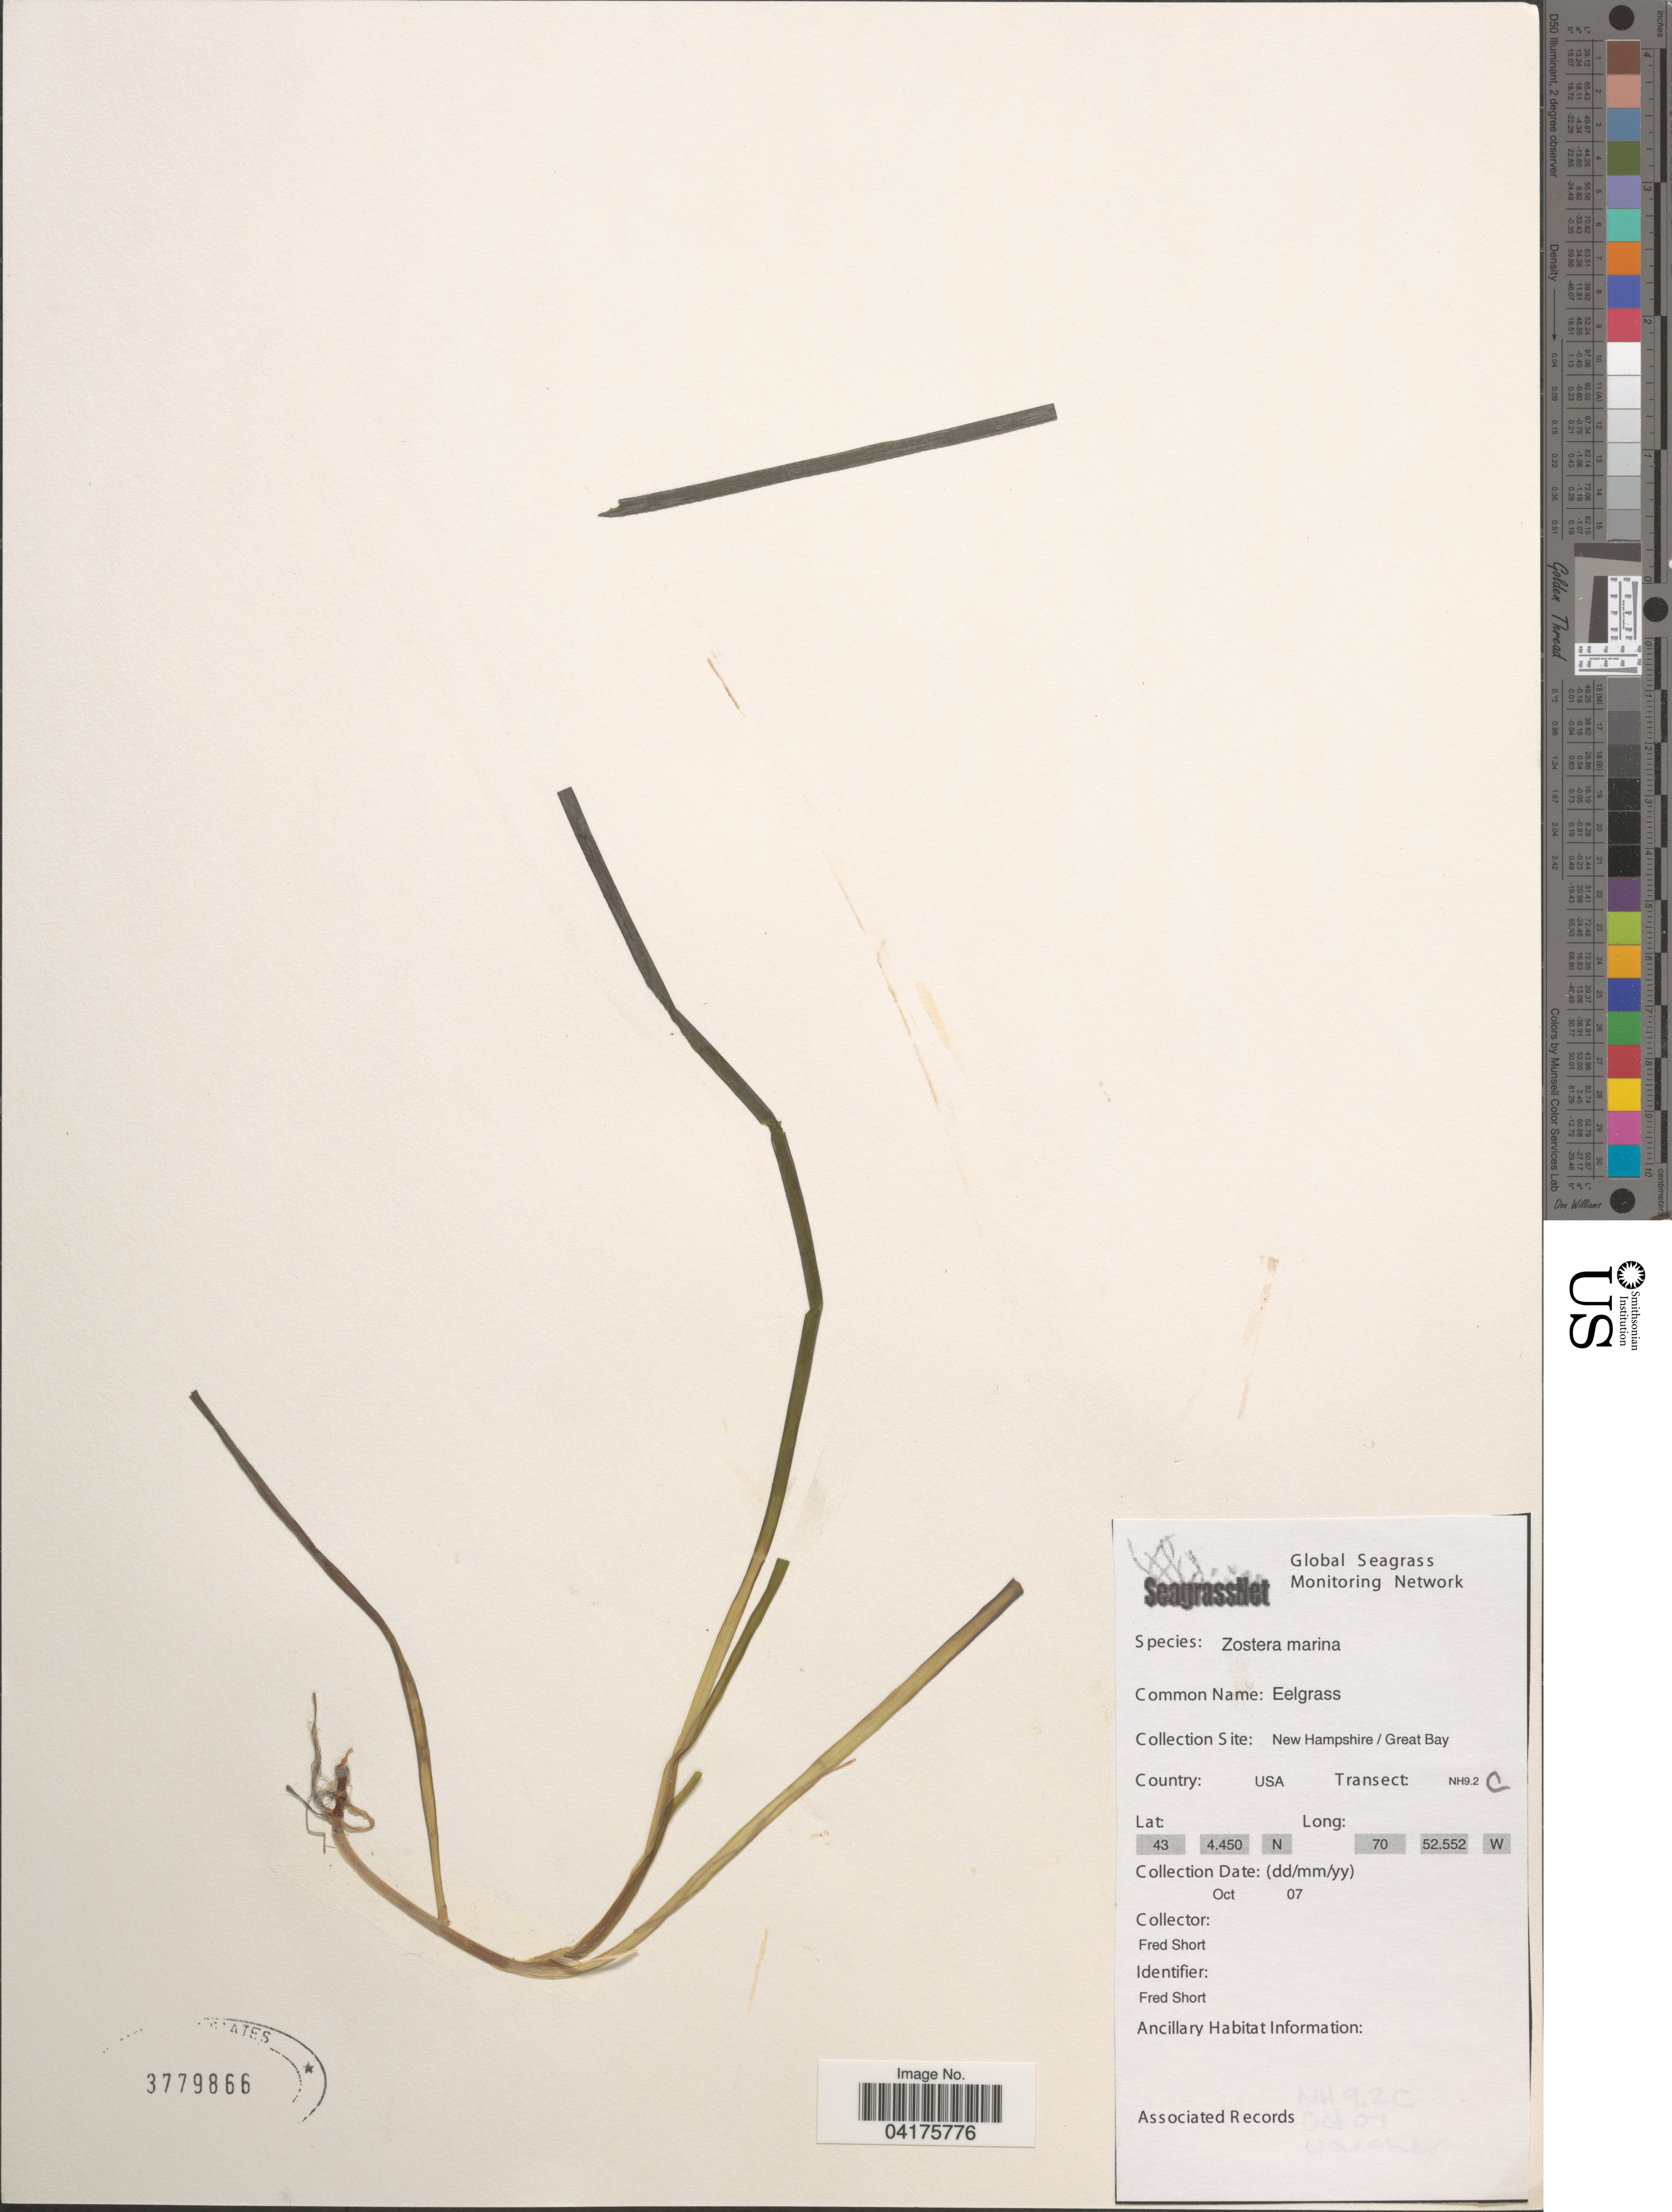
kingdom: Plantae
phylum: Tracheophyta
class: Liliopsida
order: Alismatales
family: Zosteraceae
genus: Zostera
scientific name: Zostera marina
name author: L.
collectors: F. Short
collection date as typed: Transcribed d/m/y: /10/7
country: United States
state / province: New Hampshire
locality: Great Bay.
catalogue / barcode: US 3779866